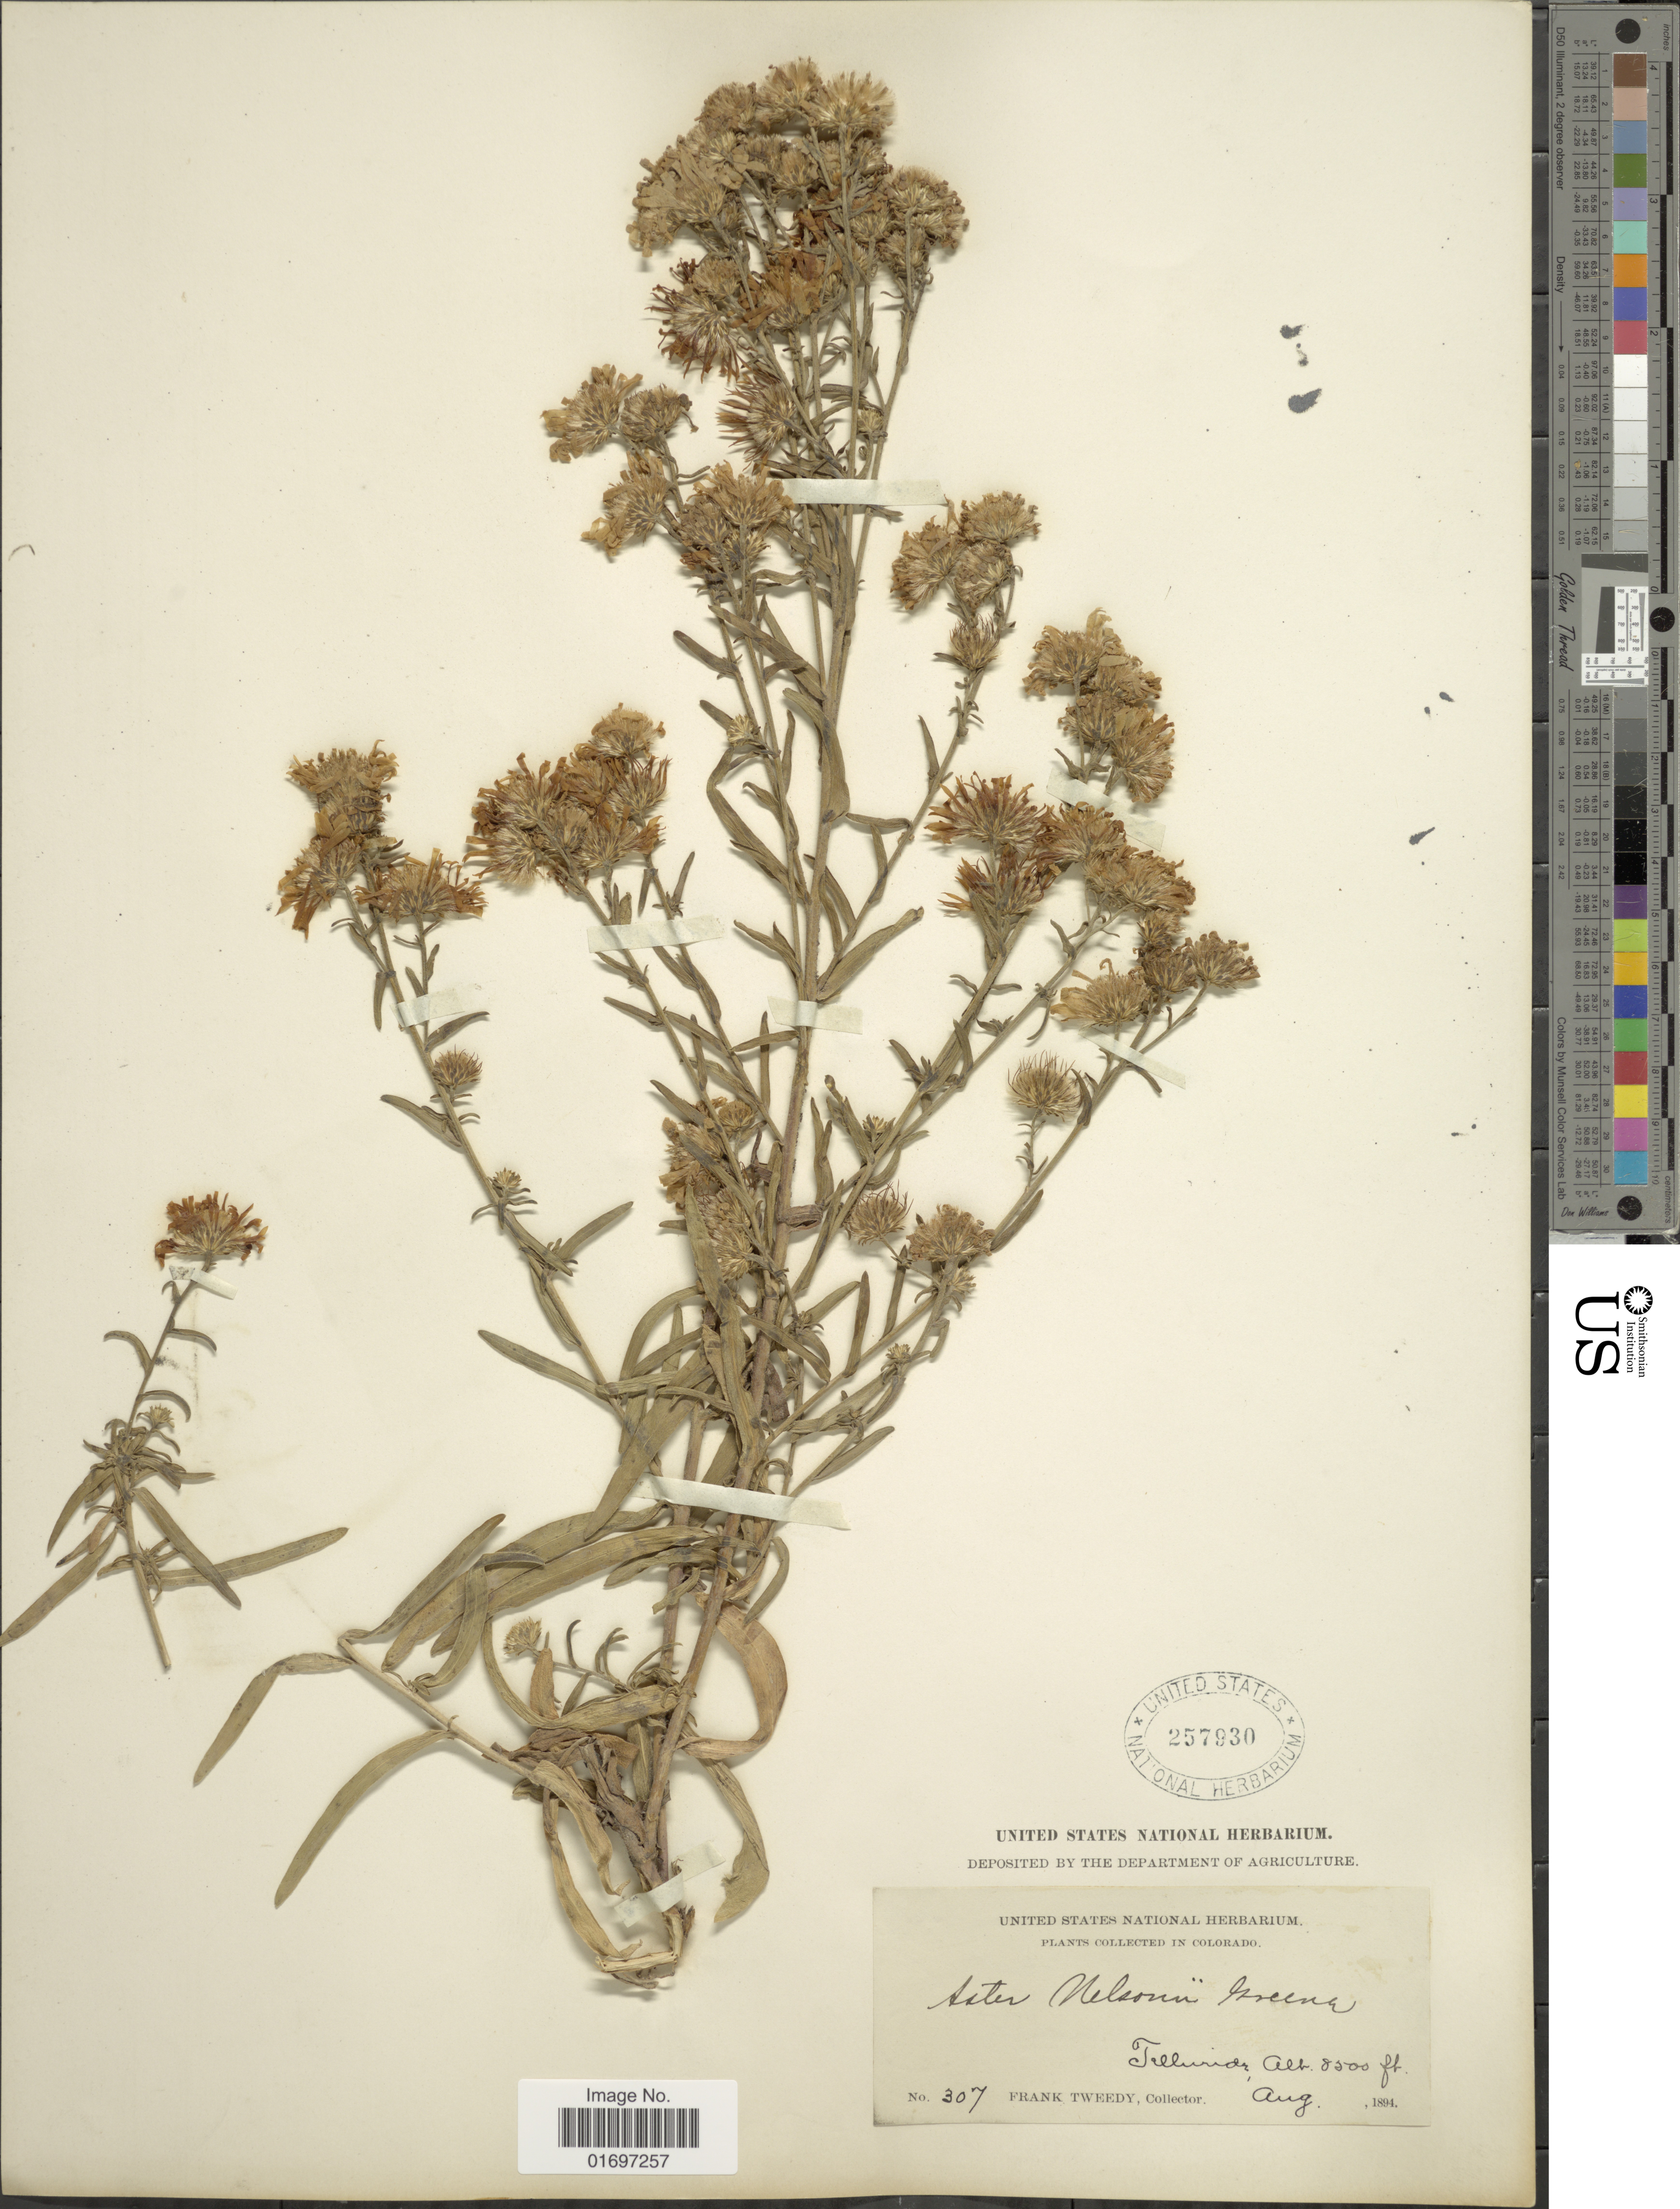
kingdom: Plantae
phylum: Tracheophyta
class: Magnoliopsida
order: Asterales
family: Asteraceae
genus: Symphyotrichum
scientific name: Symphyotrichum ascendens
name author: (Lindl.) G.L. Nesom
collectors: F. Tweedy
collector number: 307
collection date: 1894-08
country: United States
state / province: Colorado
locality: Talluride.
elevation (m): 2591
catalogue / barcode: US 257930